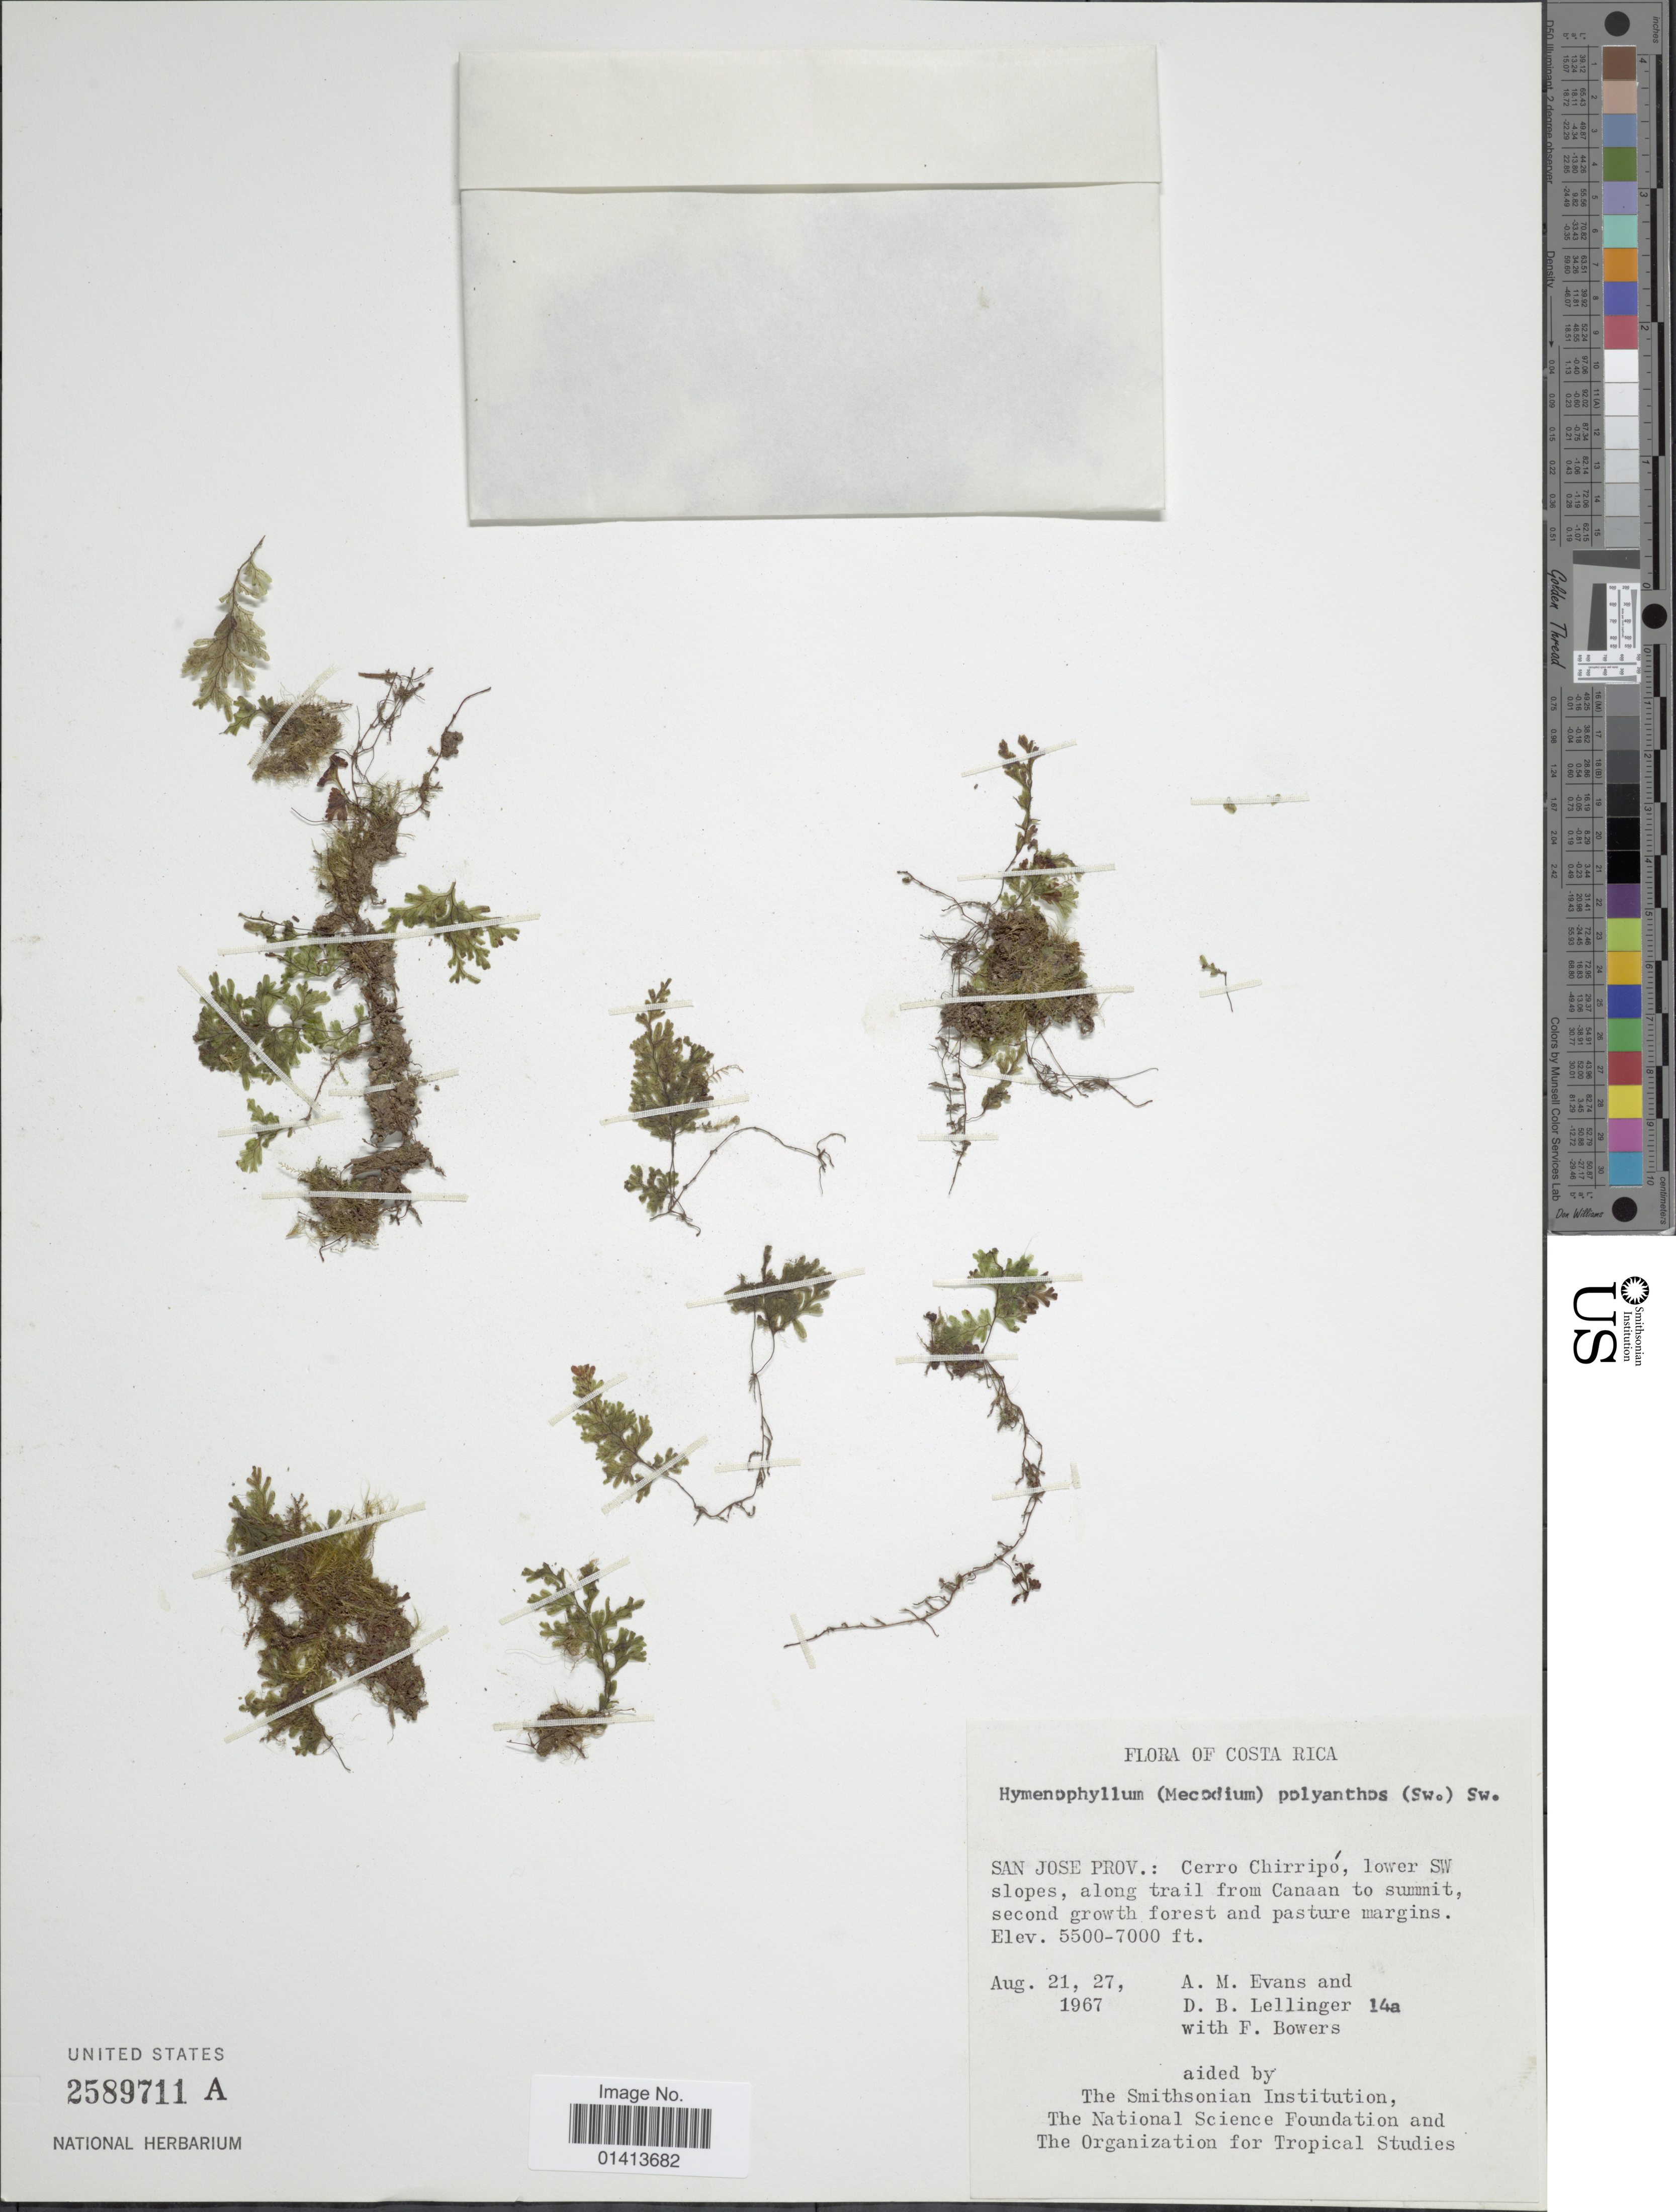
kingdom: Plantae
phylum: Tracheophyta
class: Polypodiopsida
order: Hymenophyllales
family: Hymenophyllaceae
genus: Hymenophyllum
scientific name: Hymenophyllum costaricanum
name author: Bosch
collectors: A. M. Evans, D. B. Lellinger & F. Bowers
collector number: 14a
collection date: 1967-08-21/1967-08-27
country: Costa Rica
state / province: San José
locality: Cerro Chirripó, lower SW slopes, along trail from Canaan to summit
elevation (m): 1676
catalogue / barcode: US 2589711A